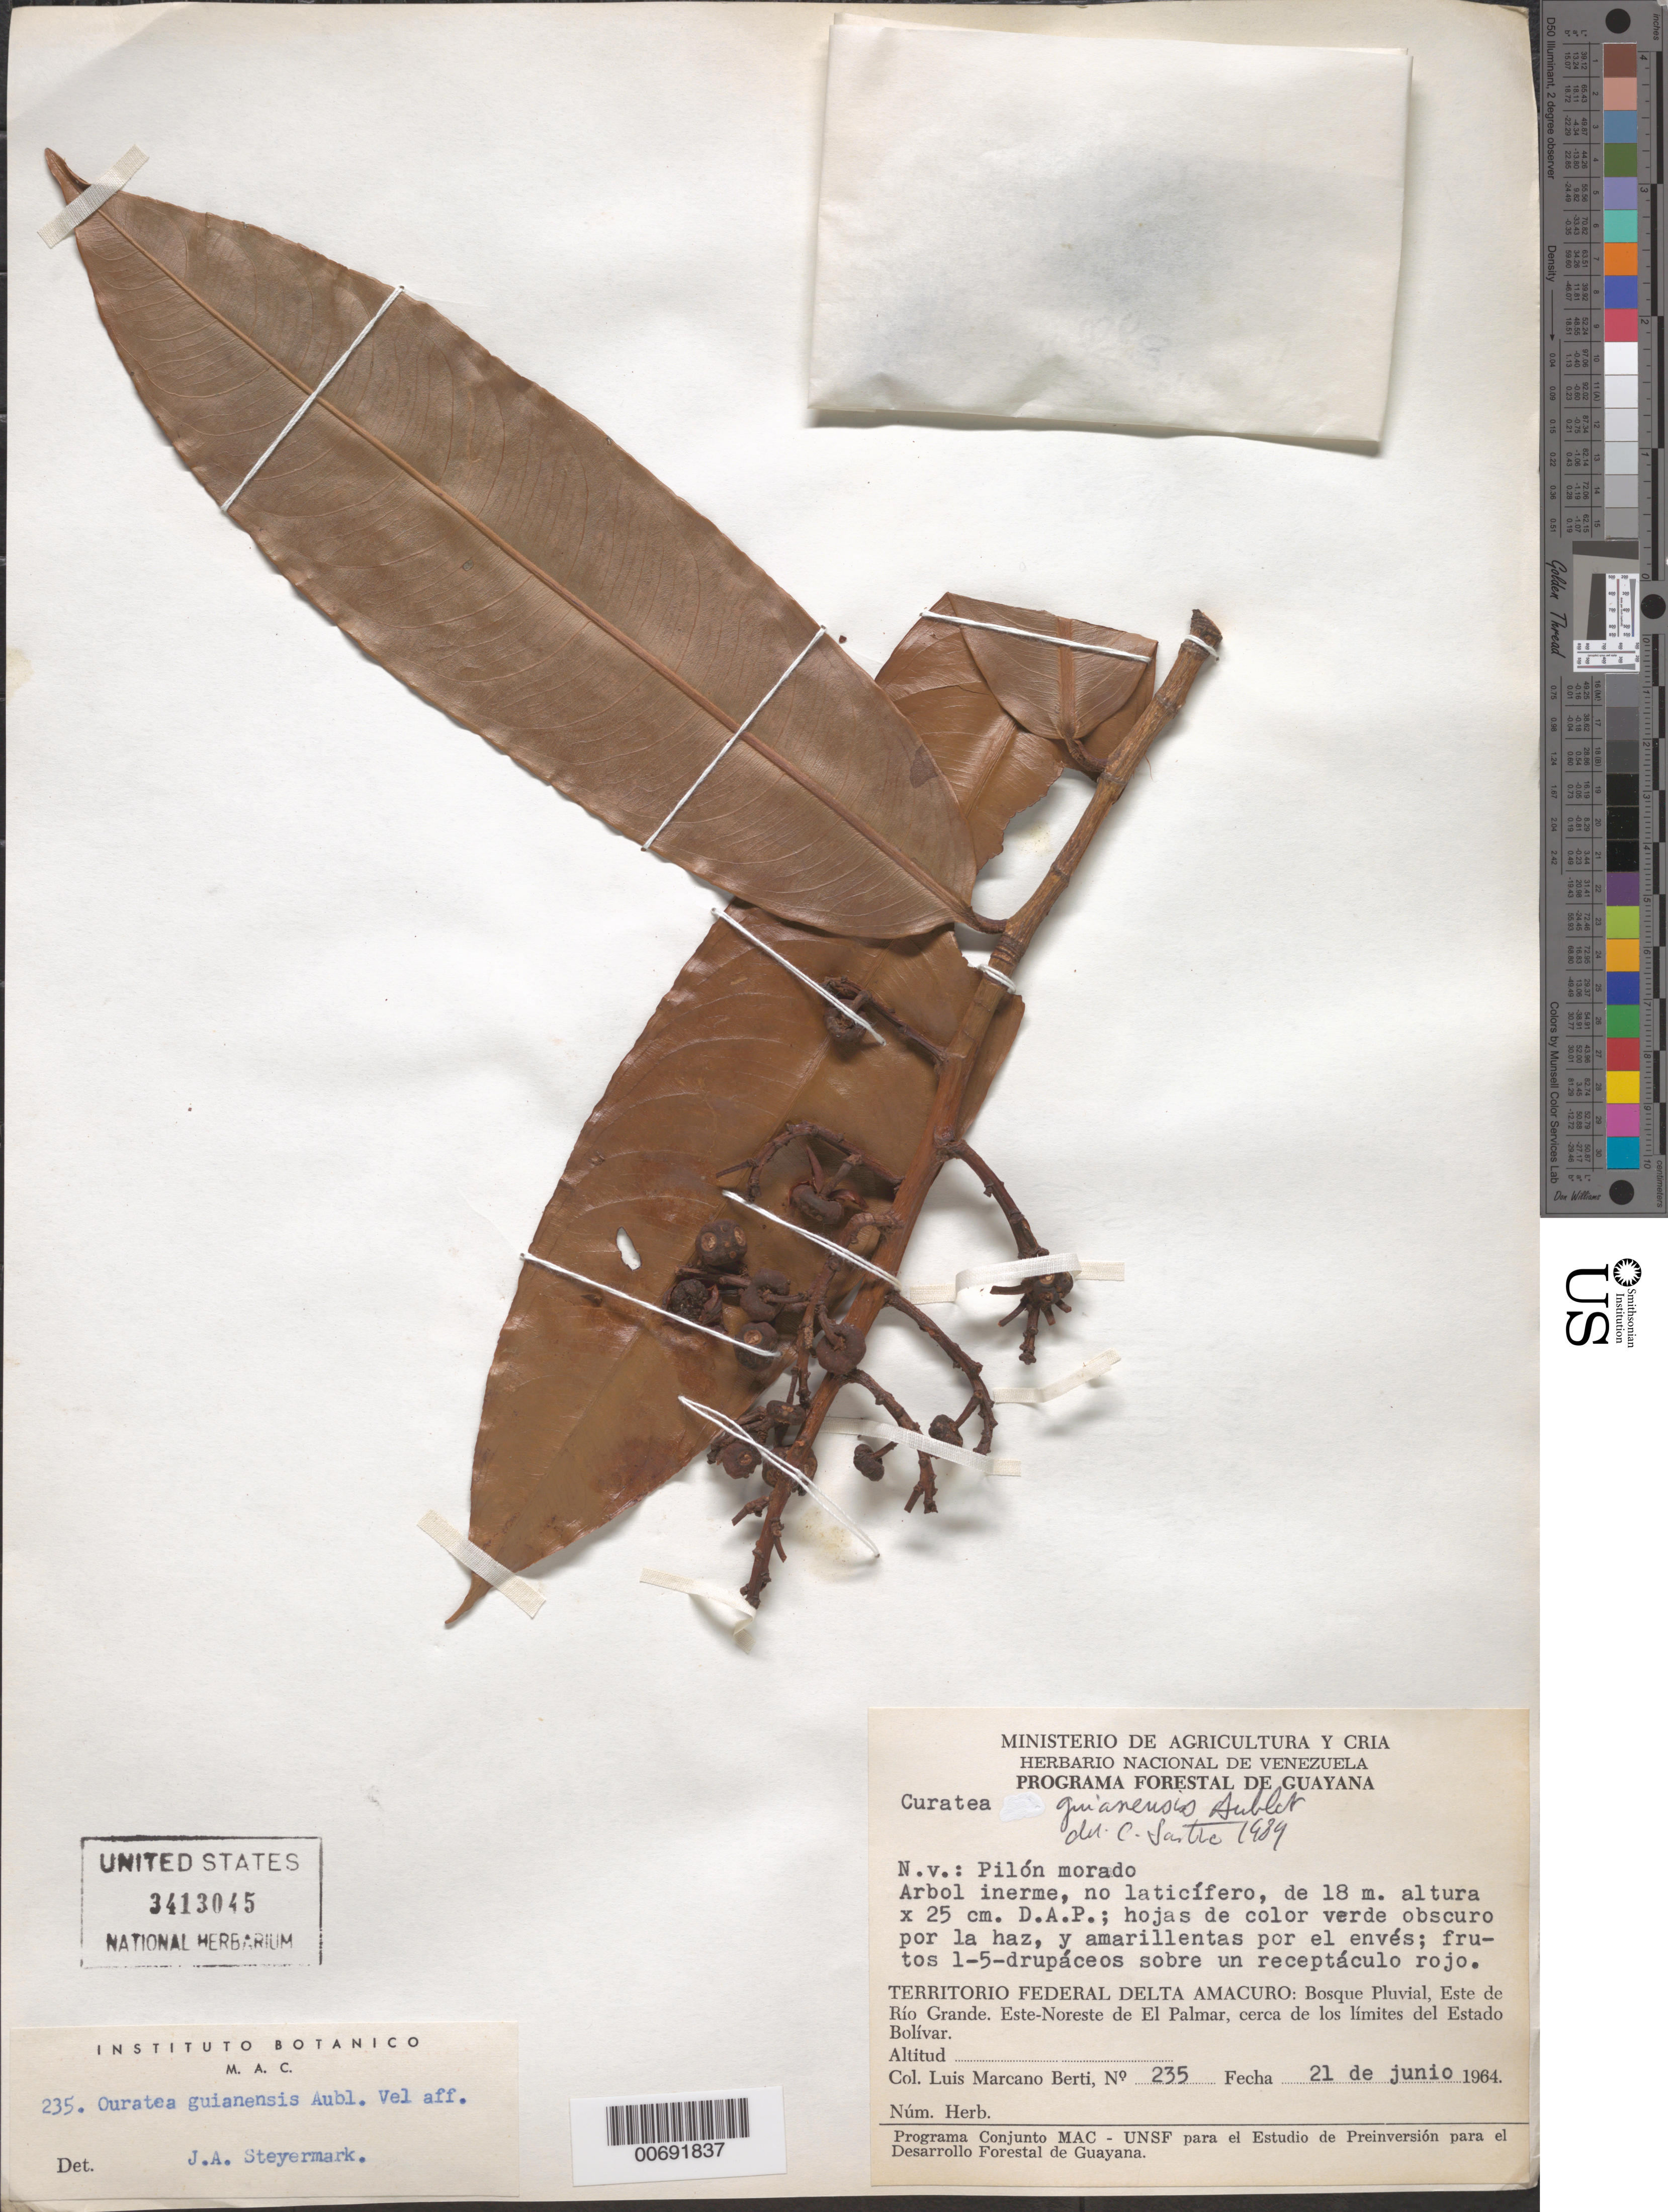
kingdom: Plantae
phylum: Tracheophyta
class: Magnoliopsida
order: Malpighiales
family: Ochnaceae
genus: Ouratea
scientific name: Ouratea guianensis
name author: Aubl.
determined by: Sastre, C. H. L.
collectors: L. Marcano-Berti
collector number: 235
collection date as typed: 21-Jun-64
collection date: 1964-06-21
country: Venezuela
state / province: Delta Amacuro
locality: Este de Río Grande, ENE de El Palmar, cerca de los limites del Estado Bolívar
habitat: Bosque pluvial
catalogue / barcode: US 3413045